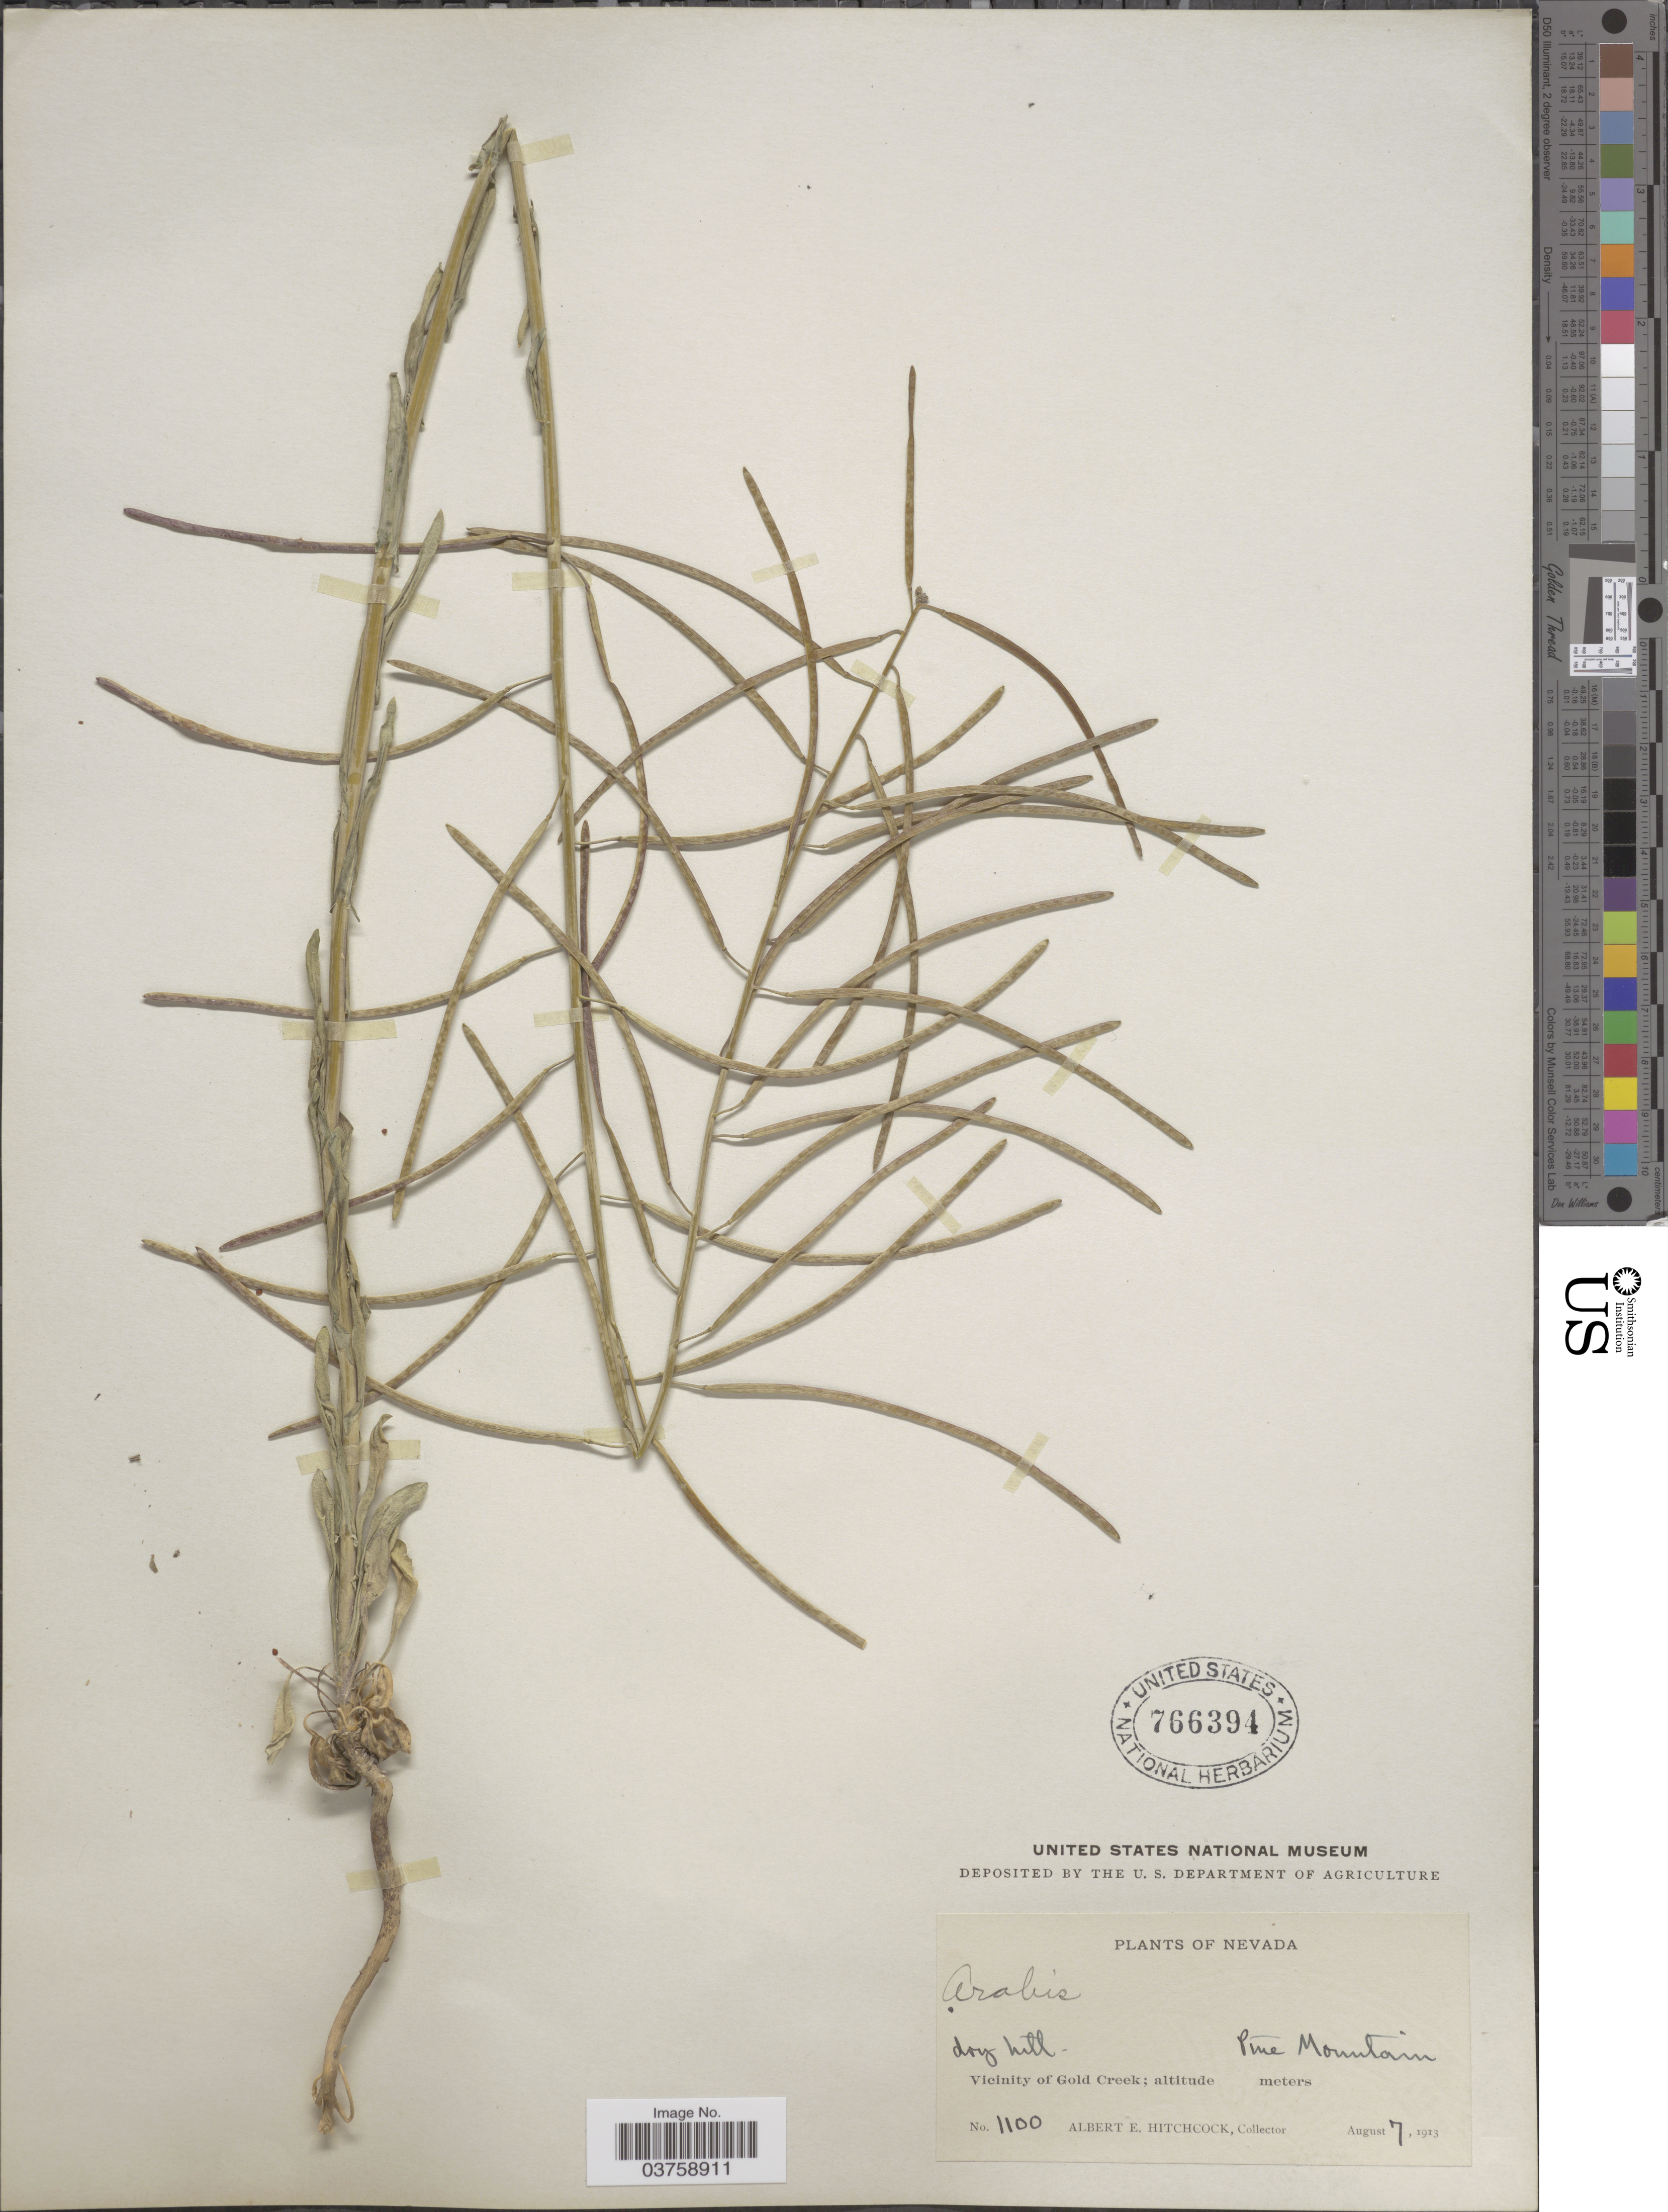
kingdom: Plantae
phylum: Tracheophyta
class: Magnoliopsida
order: Brassicales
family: Brassicaceae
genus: Arabis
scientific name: Arabis sparsiflora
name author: Nutt.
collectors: A. Hitchcock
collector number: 1100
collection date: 1913-08-07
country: United States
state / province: Nevada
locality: Pine Mountain. Vicinity of Gold Creek.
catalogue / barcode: US 766394